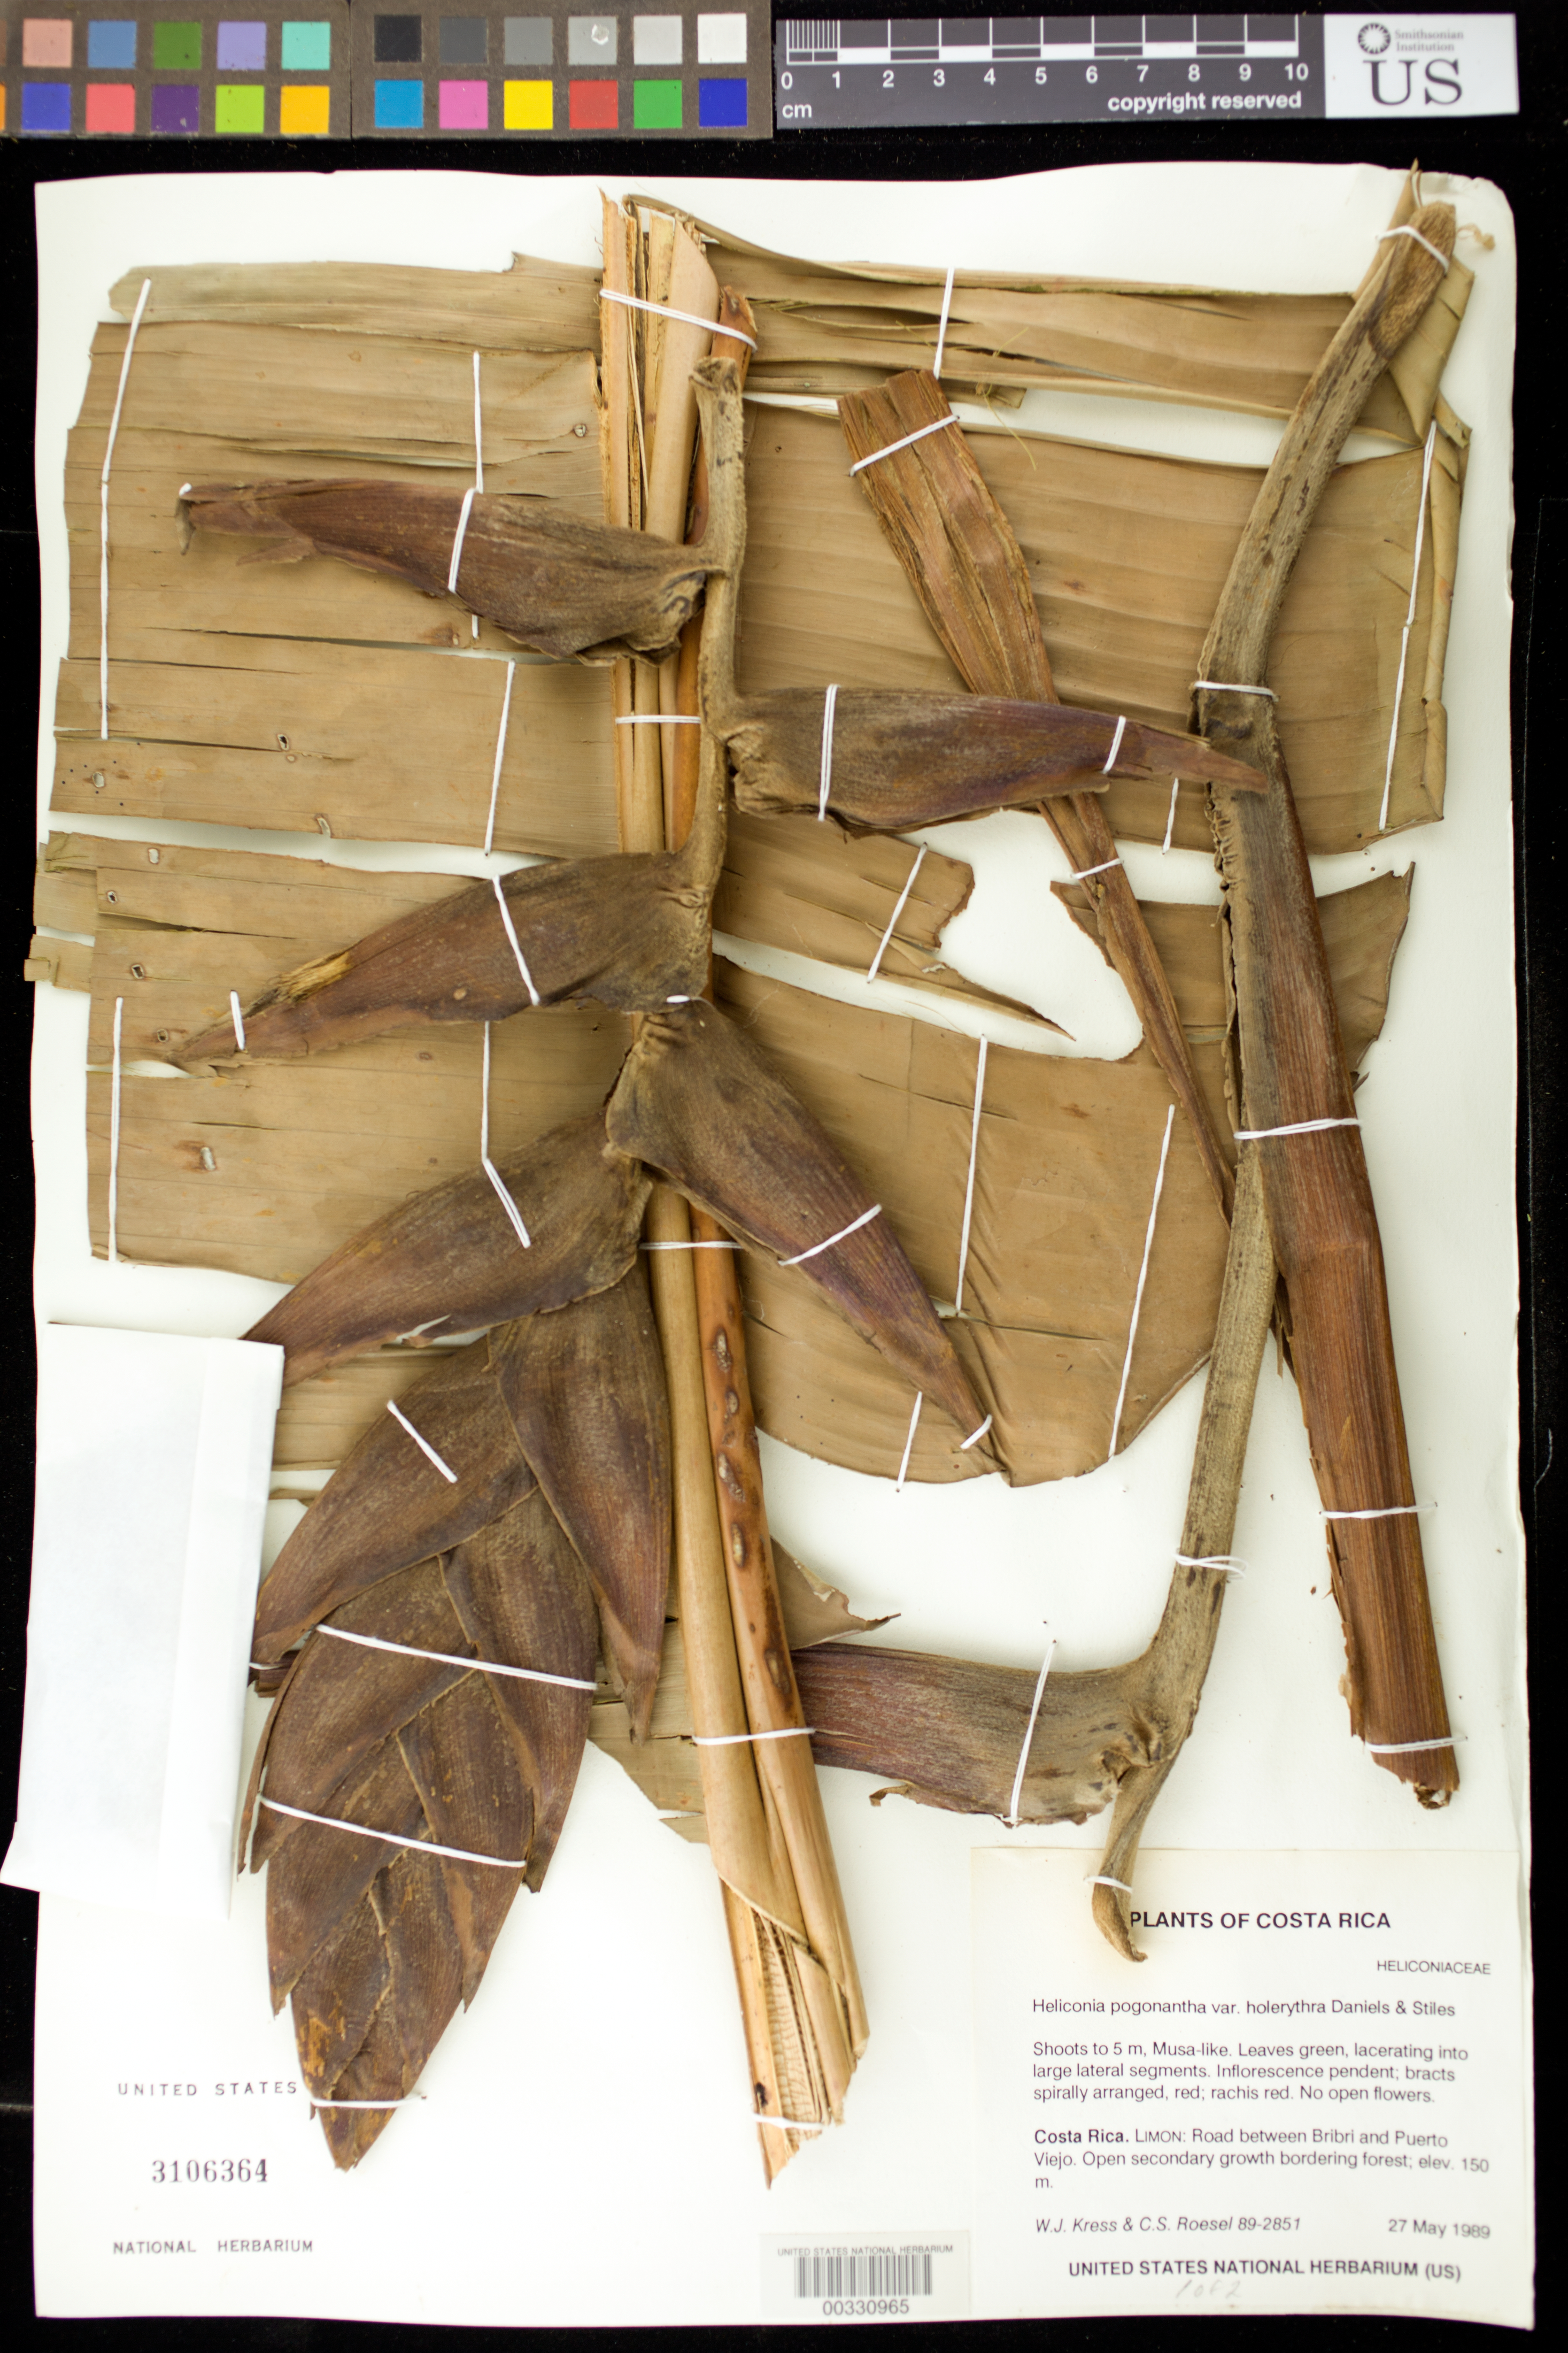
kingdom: Plantae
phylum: Tracheophyta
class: Liliopsida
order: Zingiberales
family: Heliconiaceae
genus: Heliconia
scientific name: Heliconia pogonantha var. holerythra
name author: G.S. Daniels & F.G. Stiles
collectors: W. J. Kress & C. S. Roesel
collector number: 89-2851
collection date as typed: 27 May 1989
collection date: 1989-05-27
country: Costa Rica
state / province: Limón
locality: Road between bribri and puerto viejo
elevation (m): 150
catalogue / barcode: US 3106364